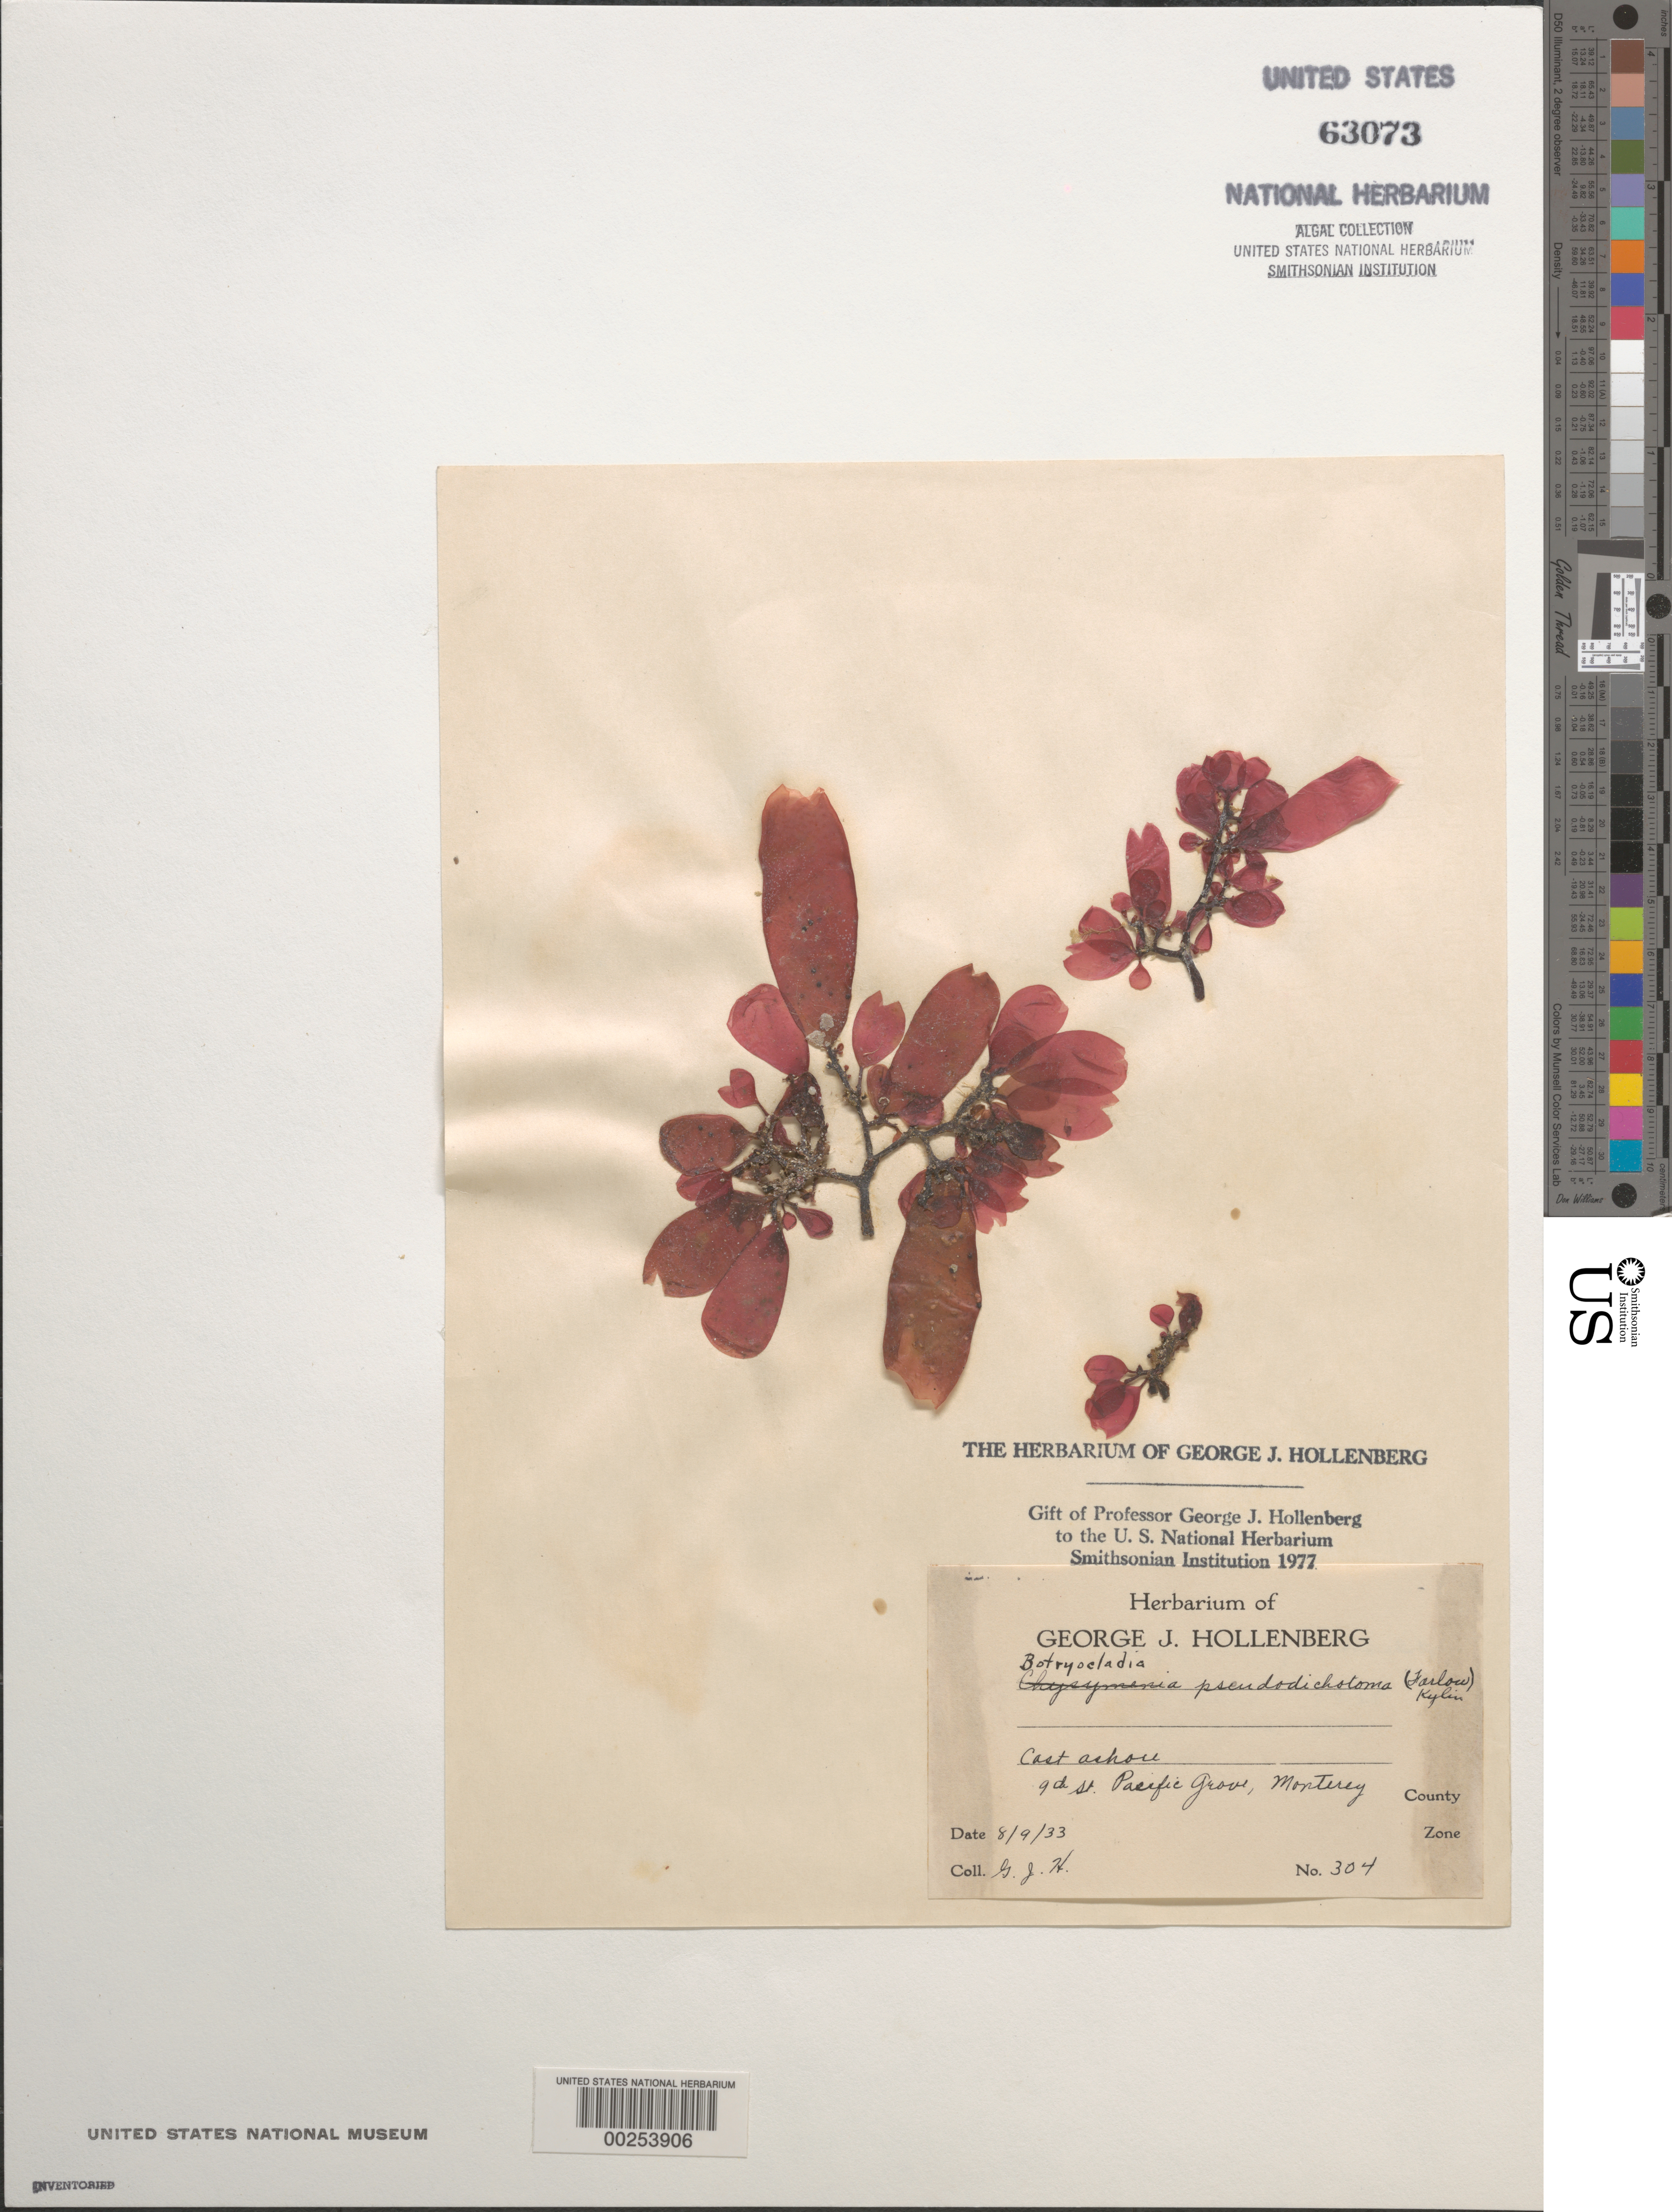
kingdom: Plantae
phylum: Rhodophyta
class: Florideophyceae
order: Rhodymeniales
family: Rhodymeniaceae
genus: Botryocladia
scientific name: Botryocladia pseudodichotoma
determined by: Hollenberg, George J.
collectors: G. Hollenberg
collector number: GJH 304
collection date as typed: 09 Aug 1933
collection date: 1933-08-09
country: United States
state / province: California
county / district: Monterey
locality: Pacific Grove, 9th Street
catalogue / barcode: US 63073